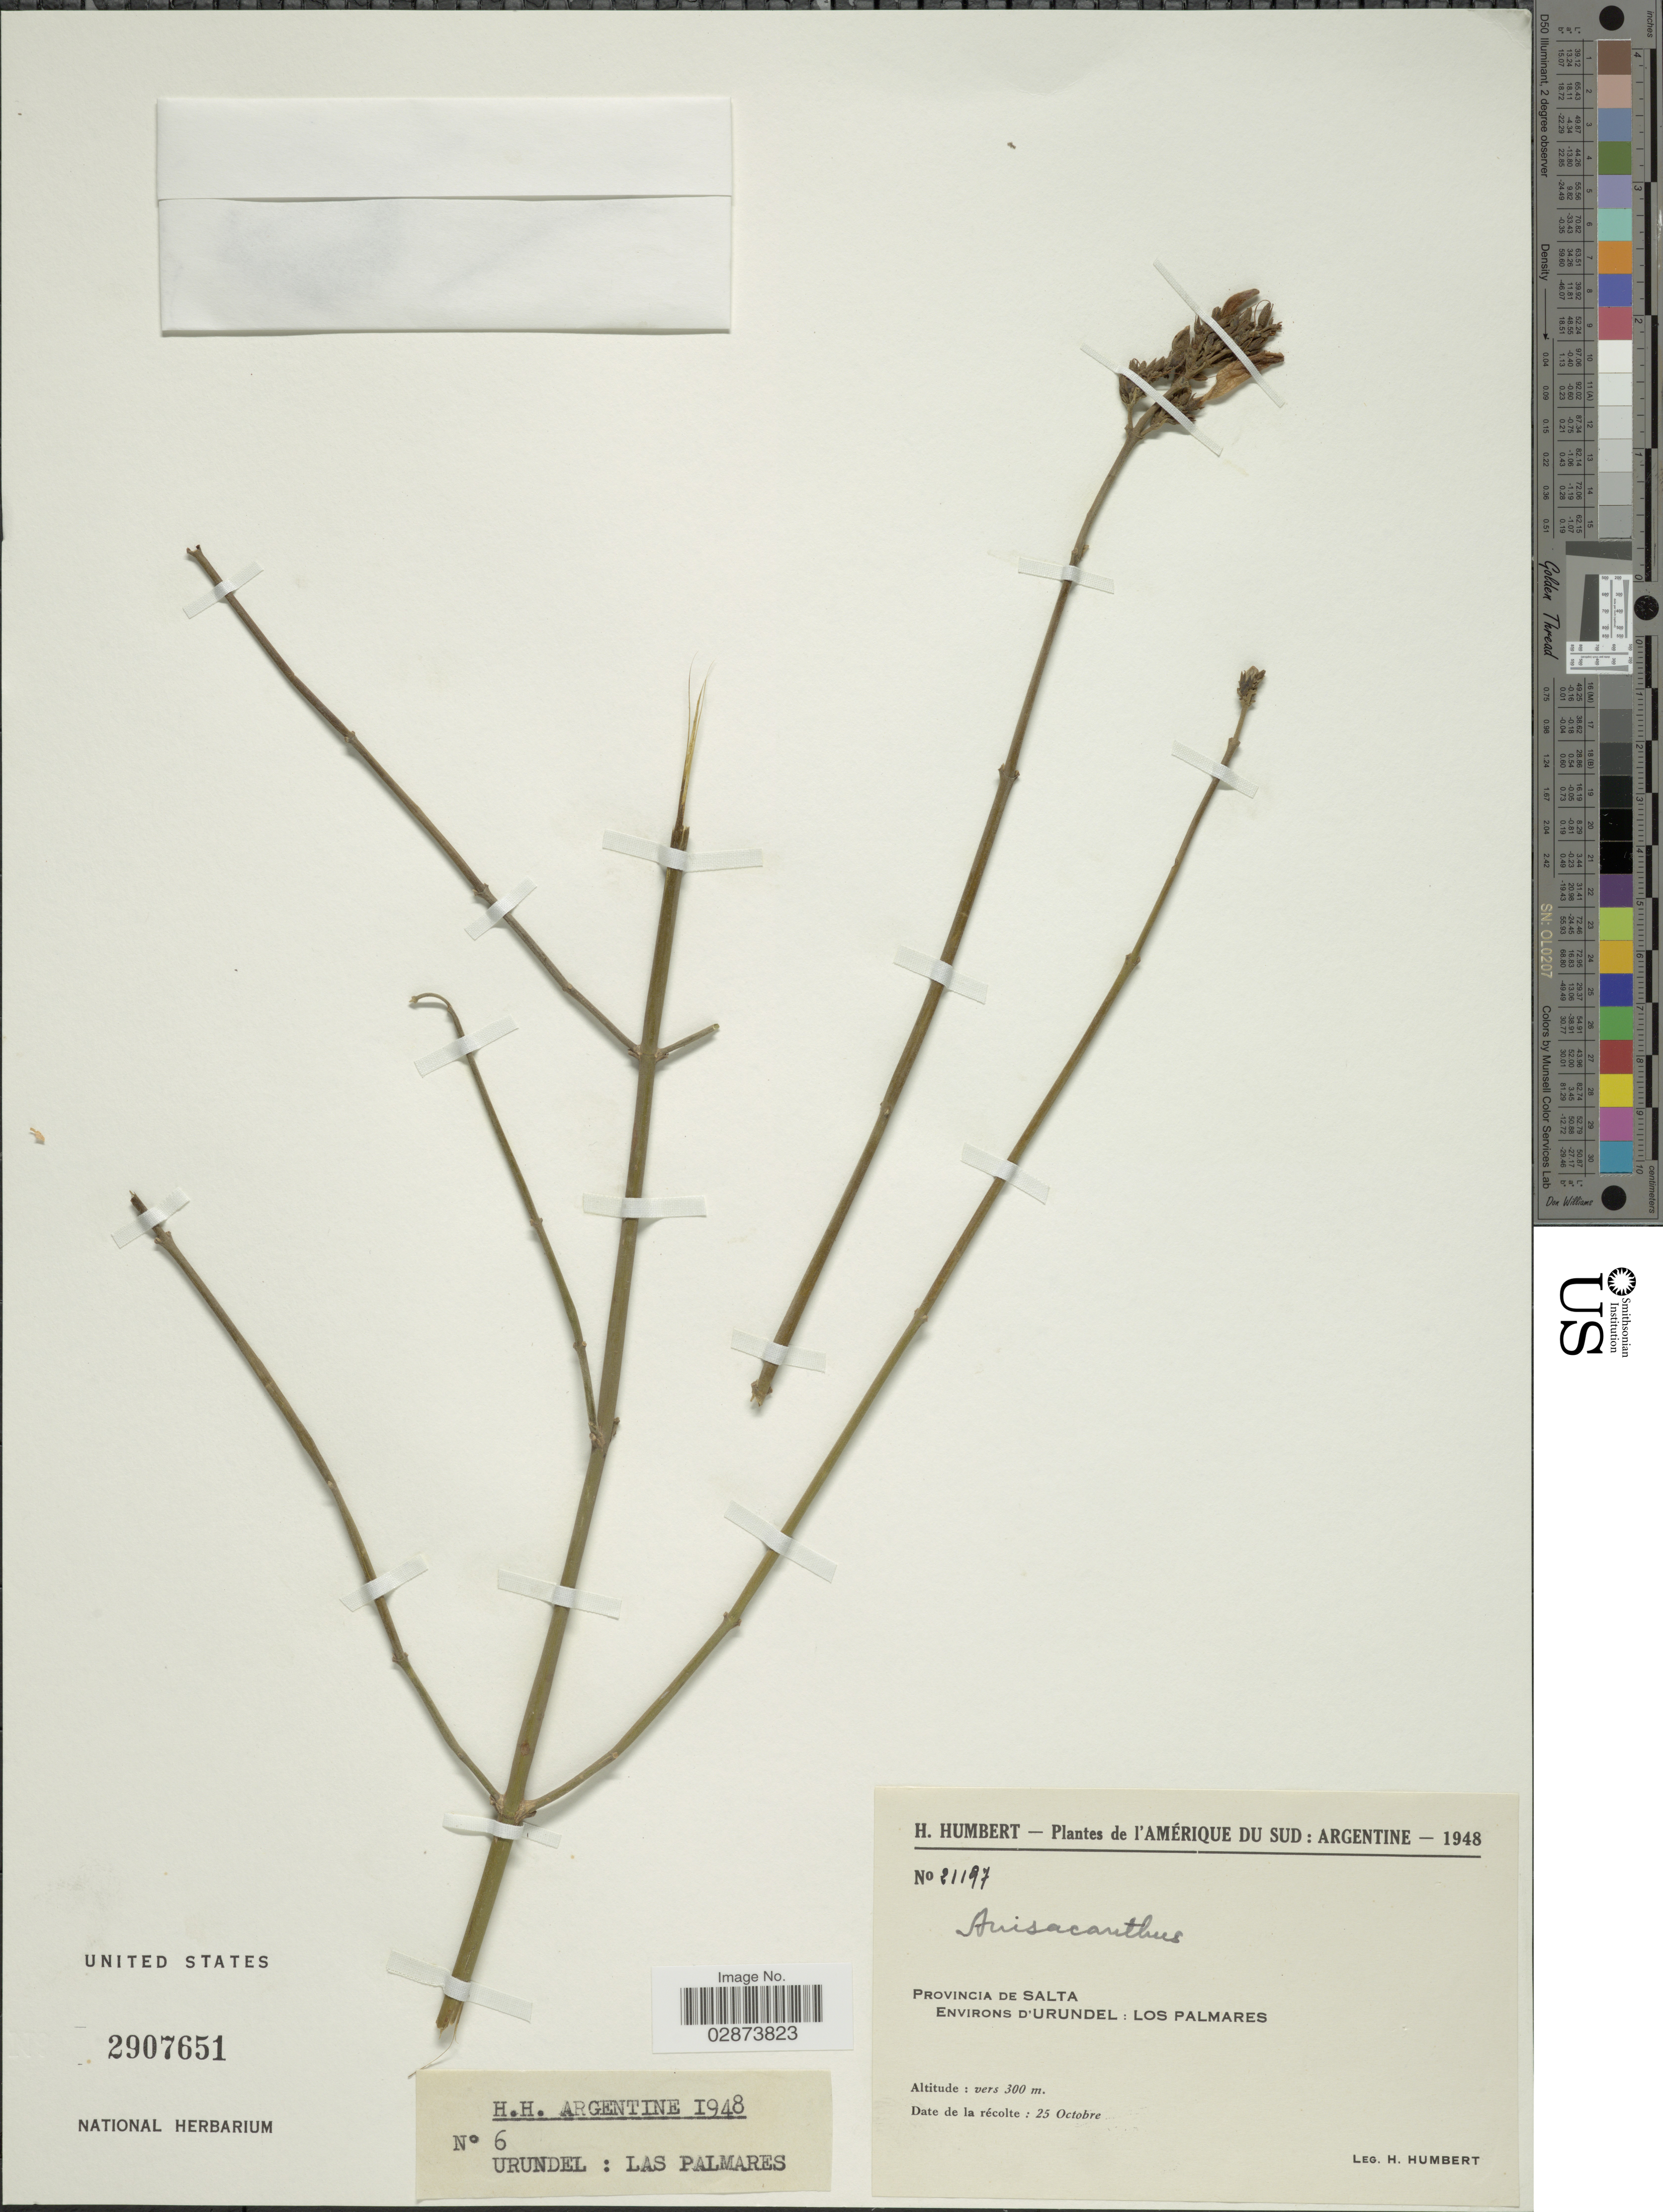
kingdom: Plantae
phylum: Tracheophyta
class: Magnoliopsida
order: Lamiales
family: Acanthaceae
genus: Thyrsacanthus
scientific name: Thyrsacanthus boliviensis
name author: (Nees) A.L.A. Côrtes & Rapini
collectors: H. Humbert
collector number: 21197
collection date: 1948-10-25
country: Argentina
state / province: Salta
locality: Environs d'Urundel: Los Palmares.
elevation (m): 300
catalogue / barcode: US 2907651